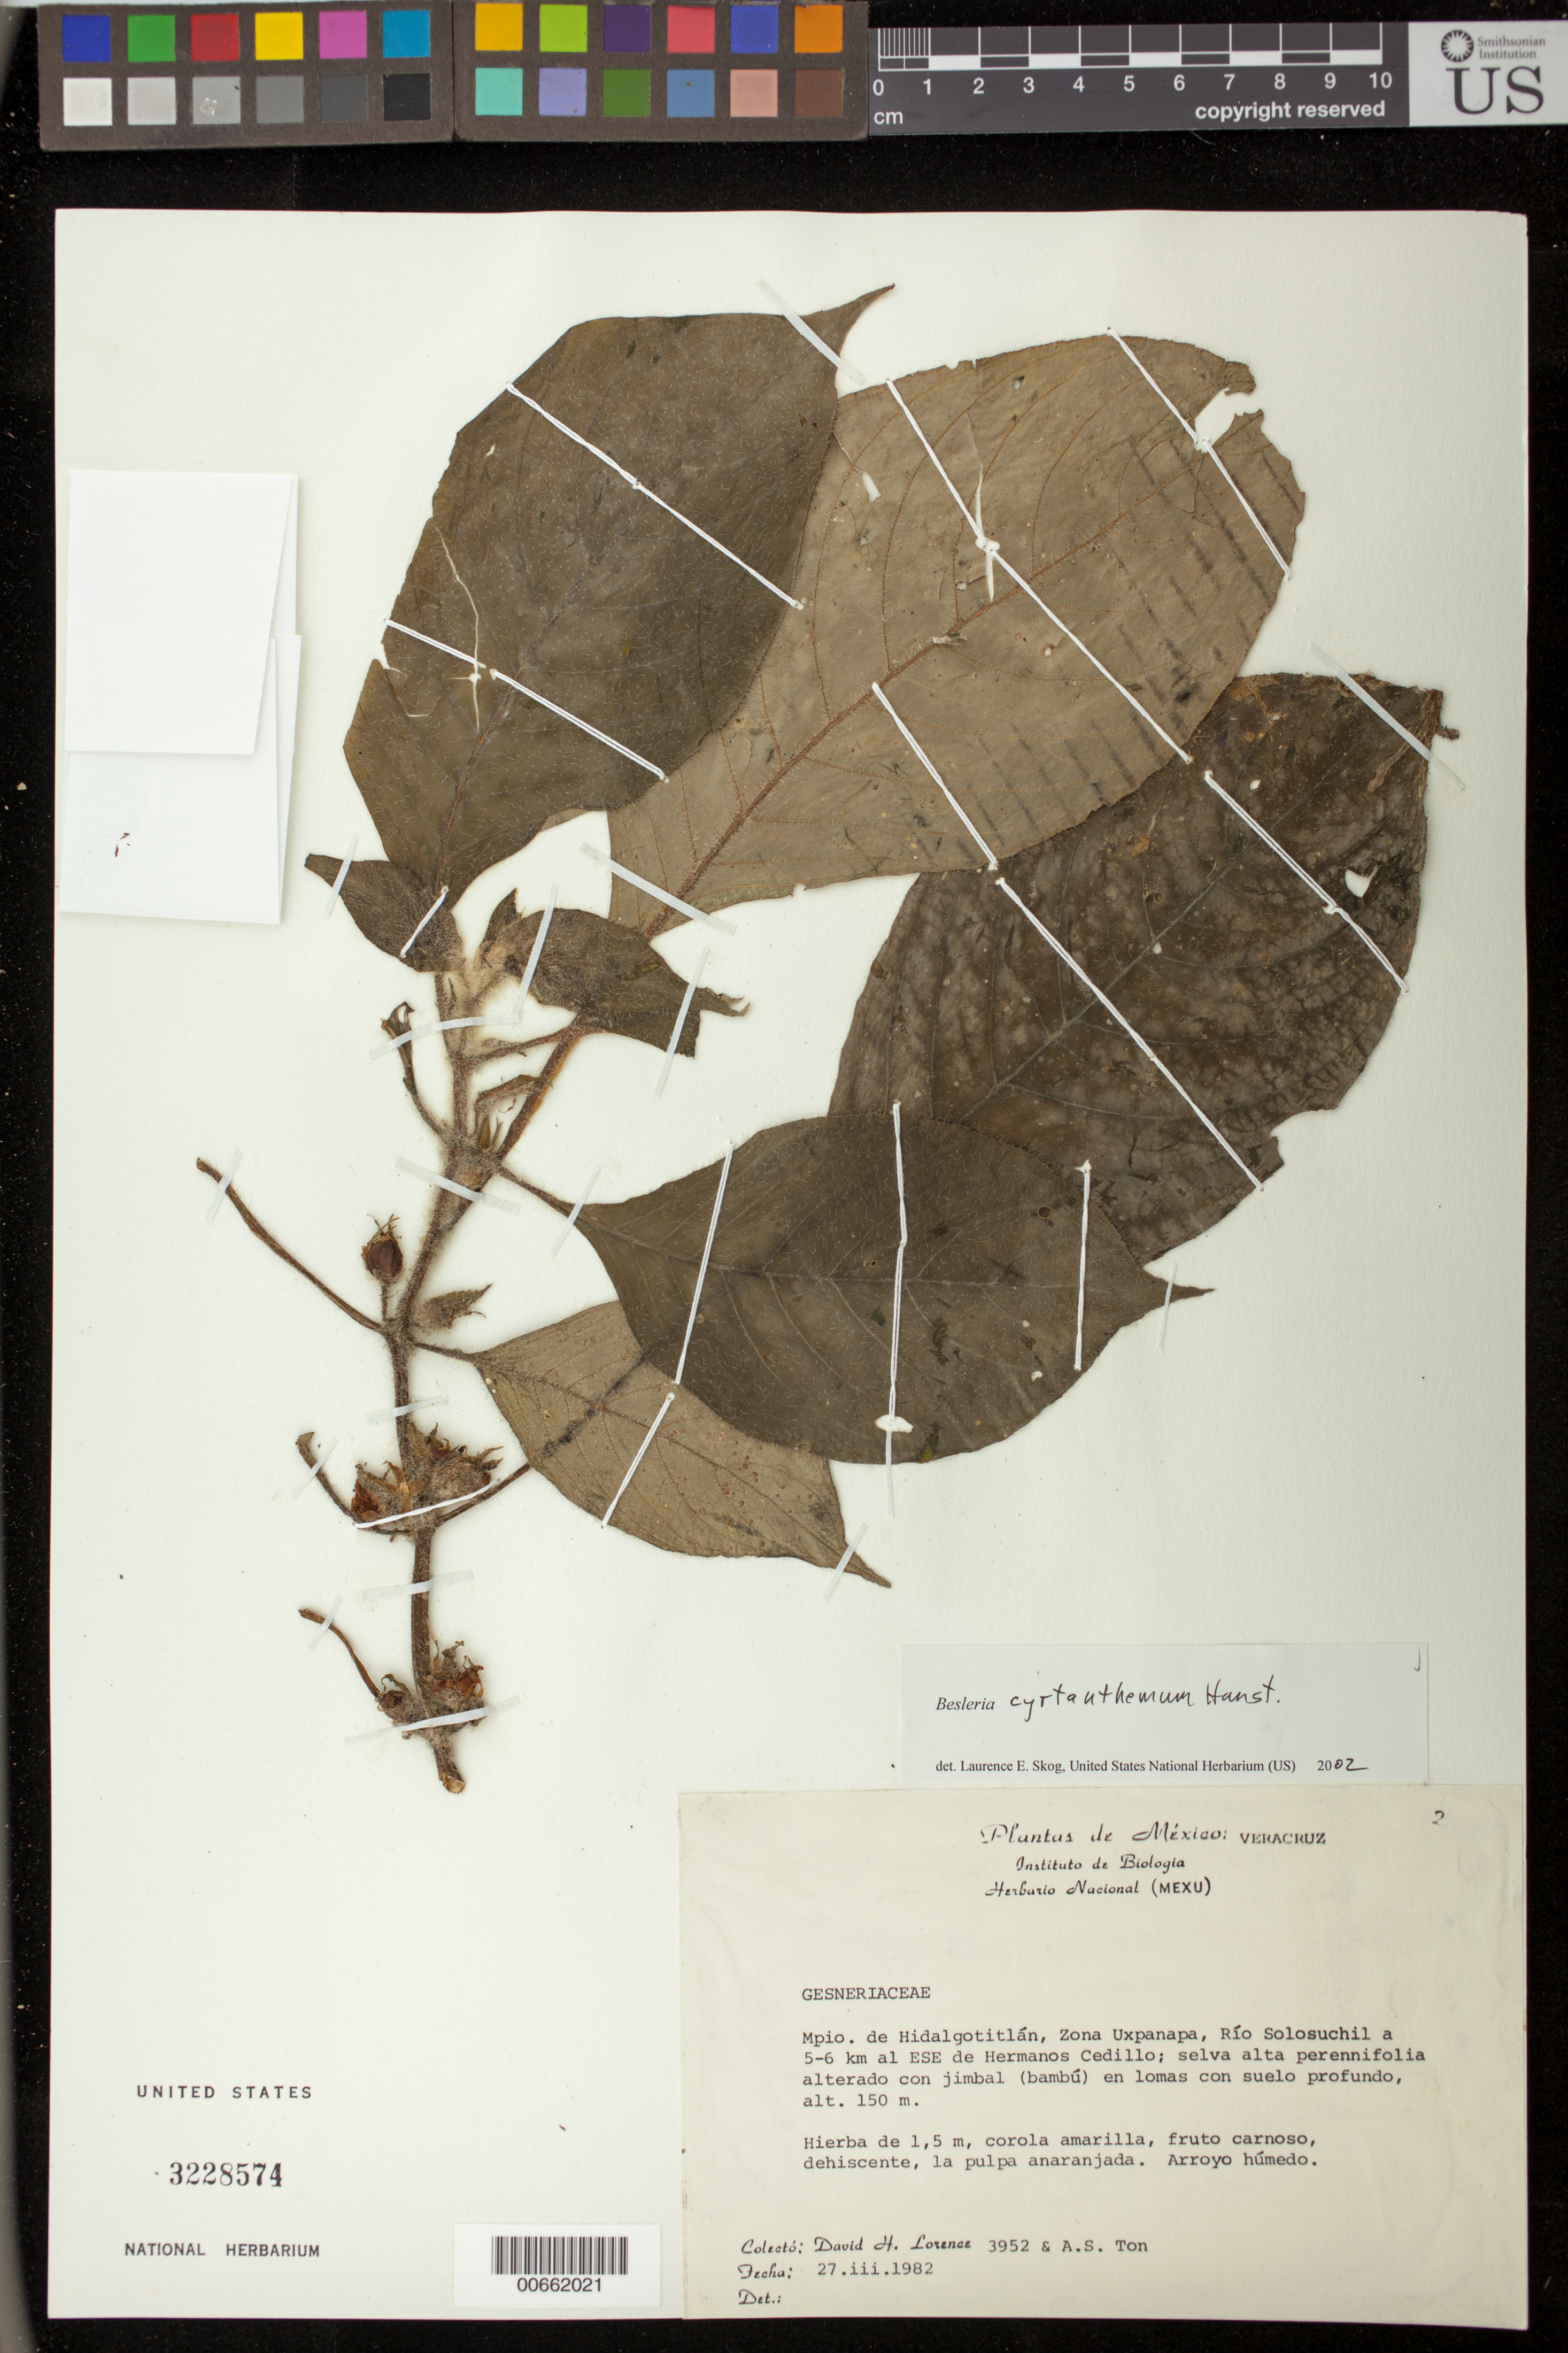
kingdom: Plantae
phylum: Tracheophyta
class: Magnoliopsida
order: Lamiales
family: Gesneriaceae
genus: Besleria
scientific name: Besleria cyrtanthemum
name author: Hanst.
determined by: Skog, Laurence E.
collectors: D. Lorence & A. S. Ton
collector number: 3952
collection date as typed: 27 Mar 1982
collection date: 1982-03-27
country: Mexico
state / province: Veracruz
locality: Mpio. de Hidalgotitlán, Zon aUxpanapa, Río Solosuchil a 5-6 km al ESE de Hermanos Cedillo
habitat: Selva alta perennifolia alterado con jimbal (bambú) en lomas con suelo profundo; arroyo húmedo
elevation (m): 150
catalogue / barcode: US 3228574